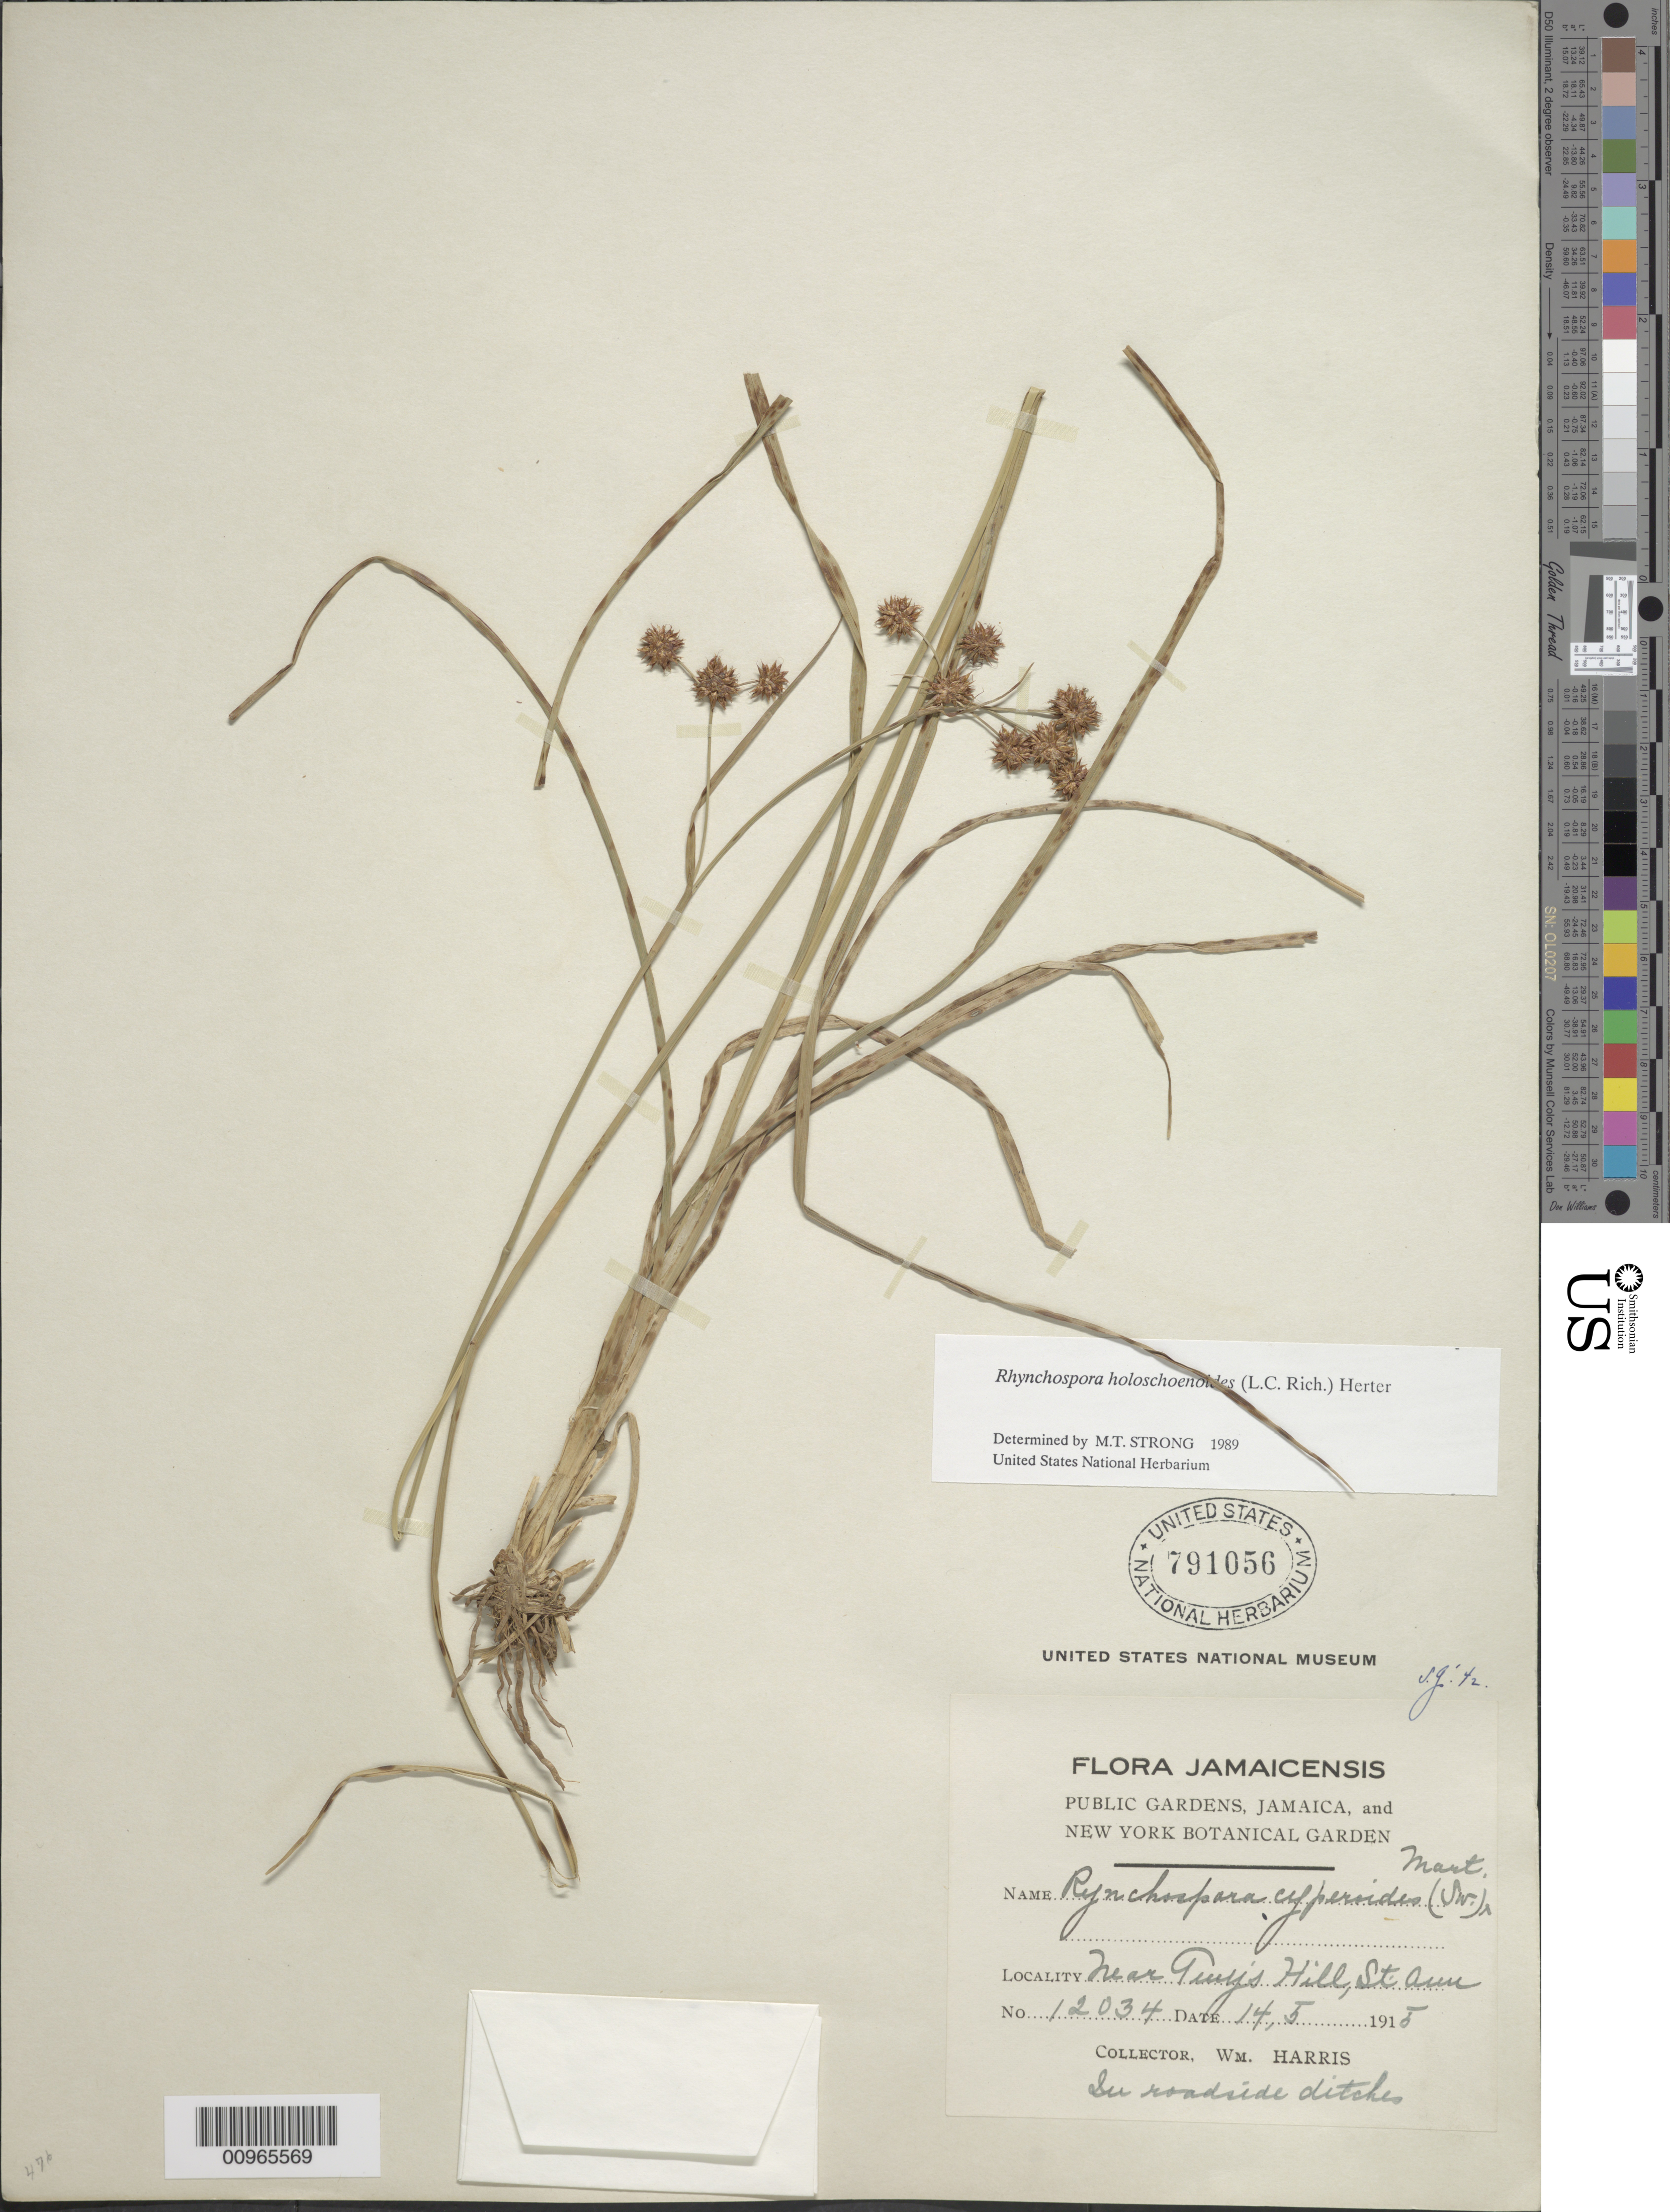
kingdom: Plantae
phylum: Tracheophyta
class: Liliopsida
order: Poales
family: Cyperaceae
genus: Rhynchospora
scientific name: Rhynchospora holoschoenoides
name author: (Rich.) Herter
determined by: Strong, M. T., (US), Smithsonian Institution - National Museum of Natural History (UNITED STATES)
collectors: W. H. Harris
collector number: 12034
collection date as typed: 14 May 1915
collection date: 1915-05-14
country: Jamaica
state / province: Saint Ann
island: Jamaica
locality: Near "Grey's" Hill, roadside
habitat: Roadside ditches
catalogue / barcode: US 791056